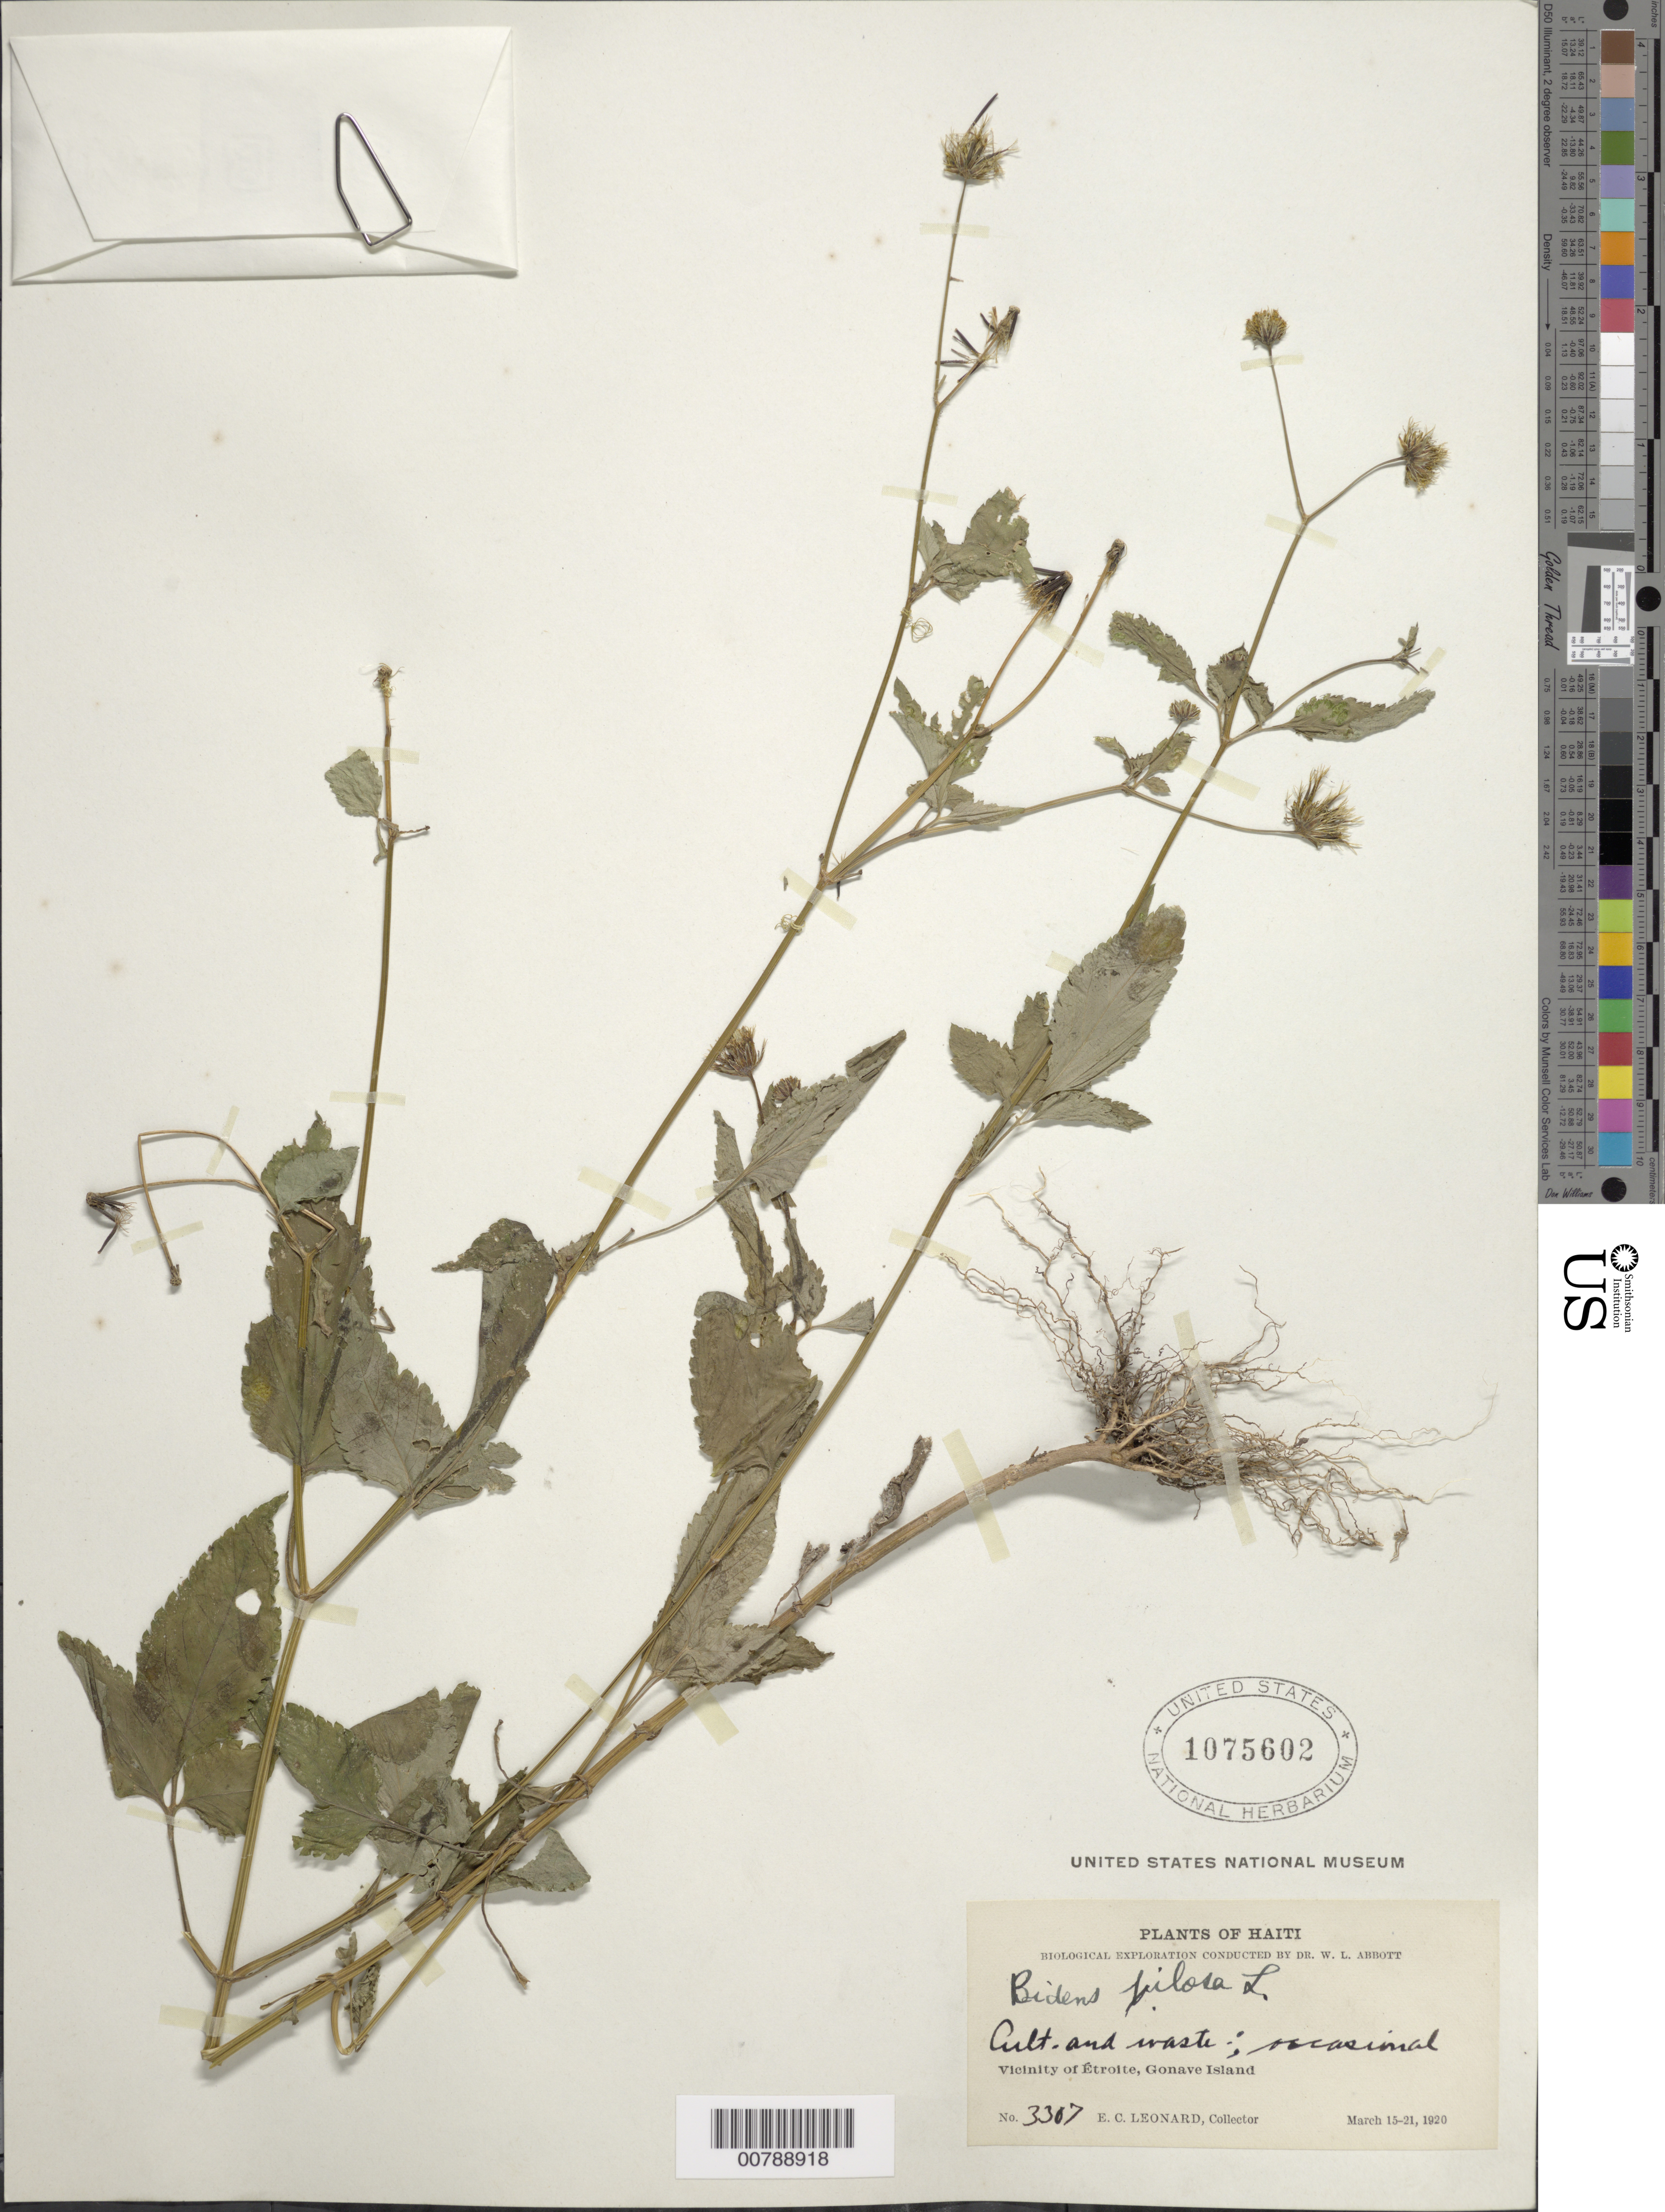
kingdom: Plantae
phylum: Tracheophyta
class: Magnoliopsida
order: Asterales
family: Asteraceae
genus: Bidens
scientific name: Bidens pilosa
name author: L.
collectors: E. C. Leonard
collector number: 3307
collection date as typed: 15 Mar 1920 21 Mar 1920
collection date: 1920-03-15/1920-03-21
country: Haiti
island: Hispaniola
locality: Vicinity of Etroite, Gonave Island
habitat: Cultivated and waste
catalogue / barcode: US 1075602